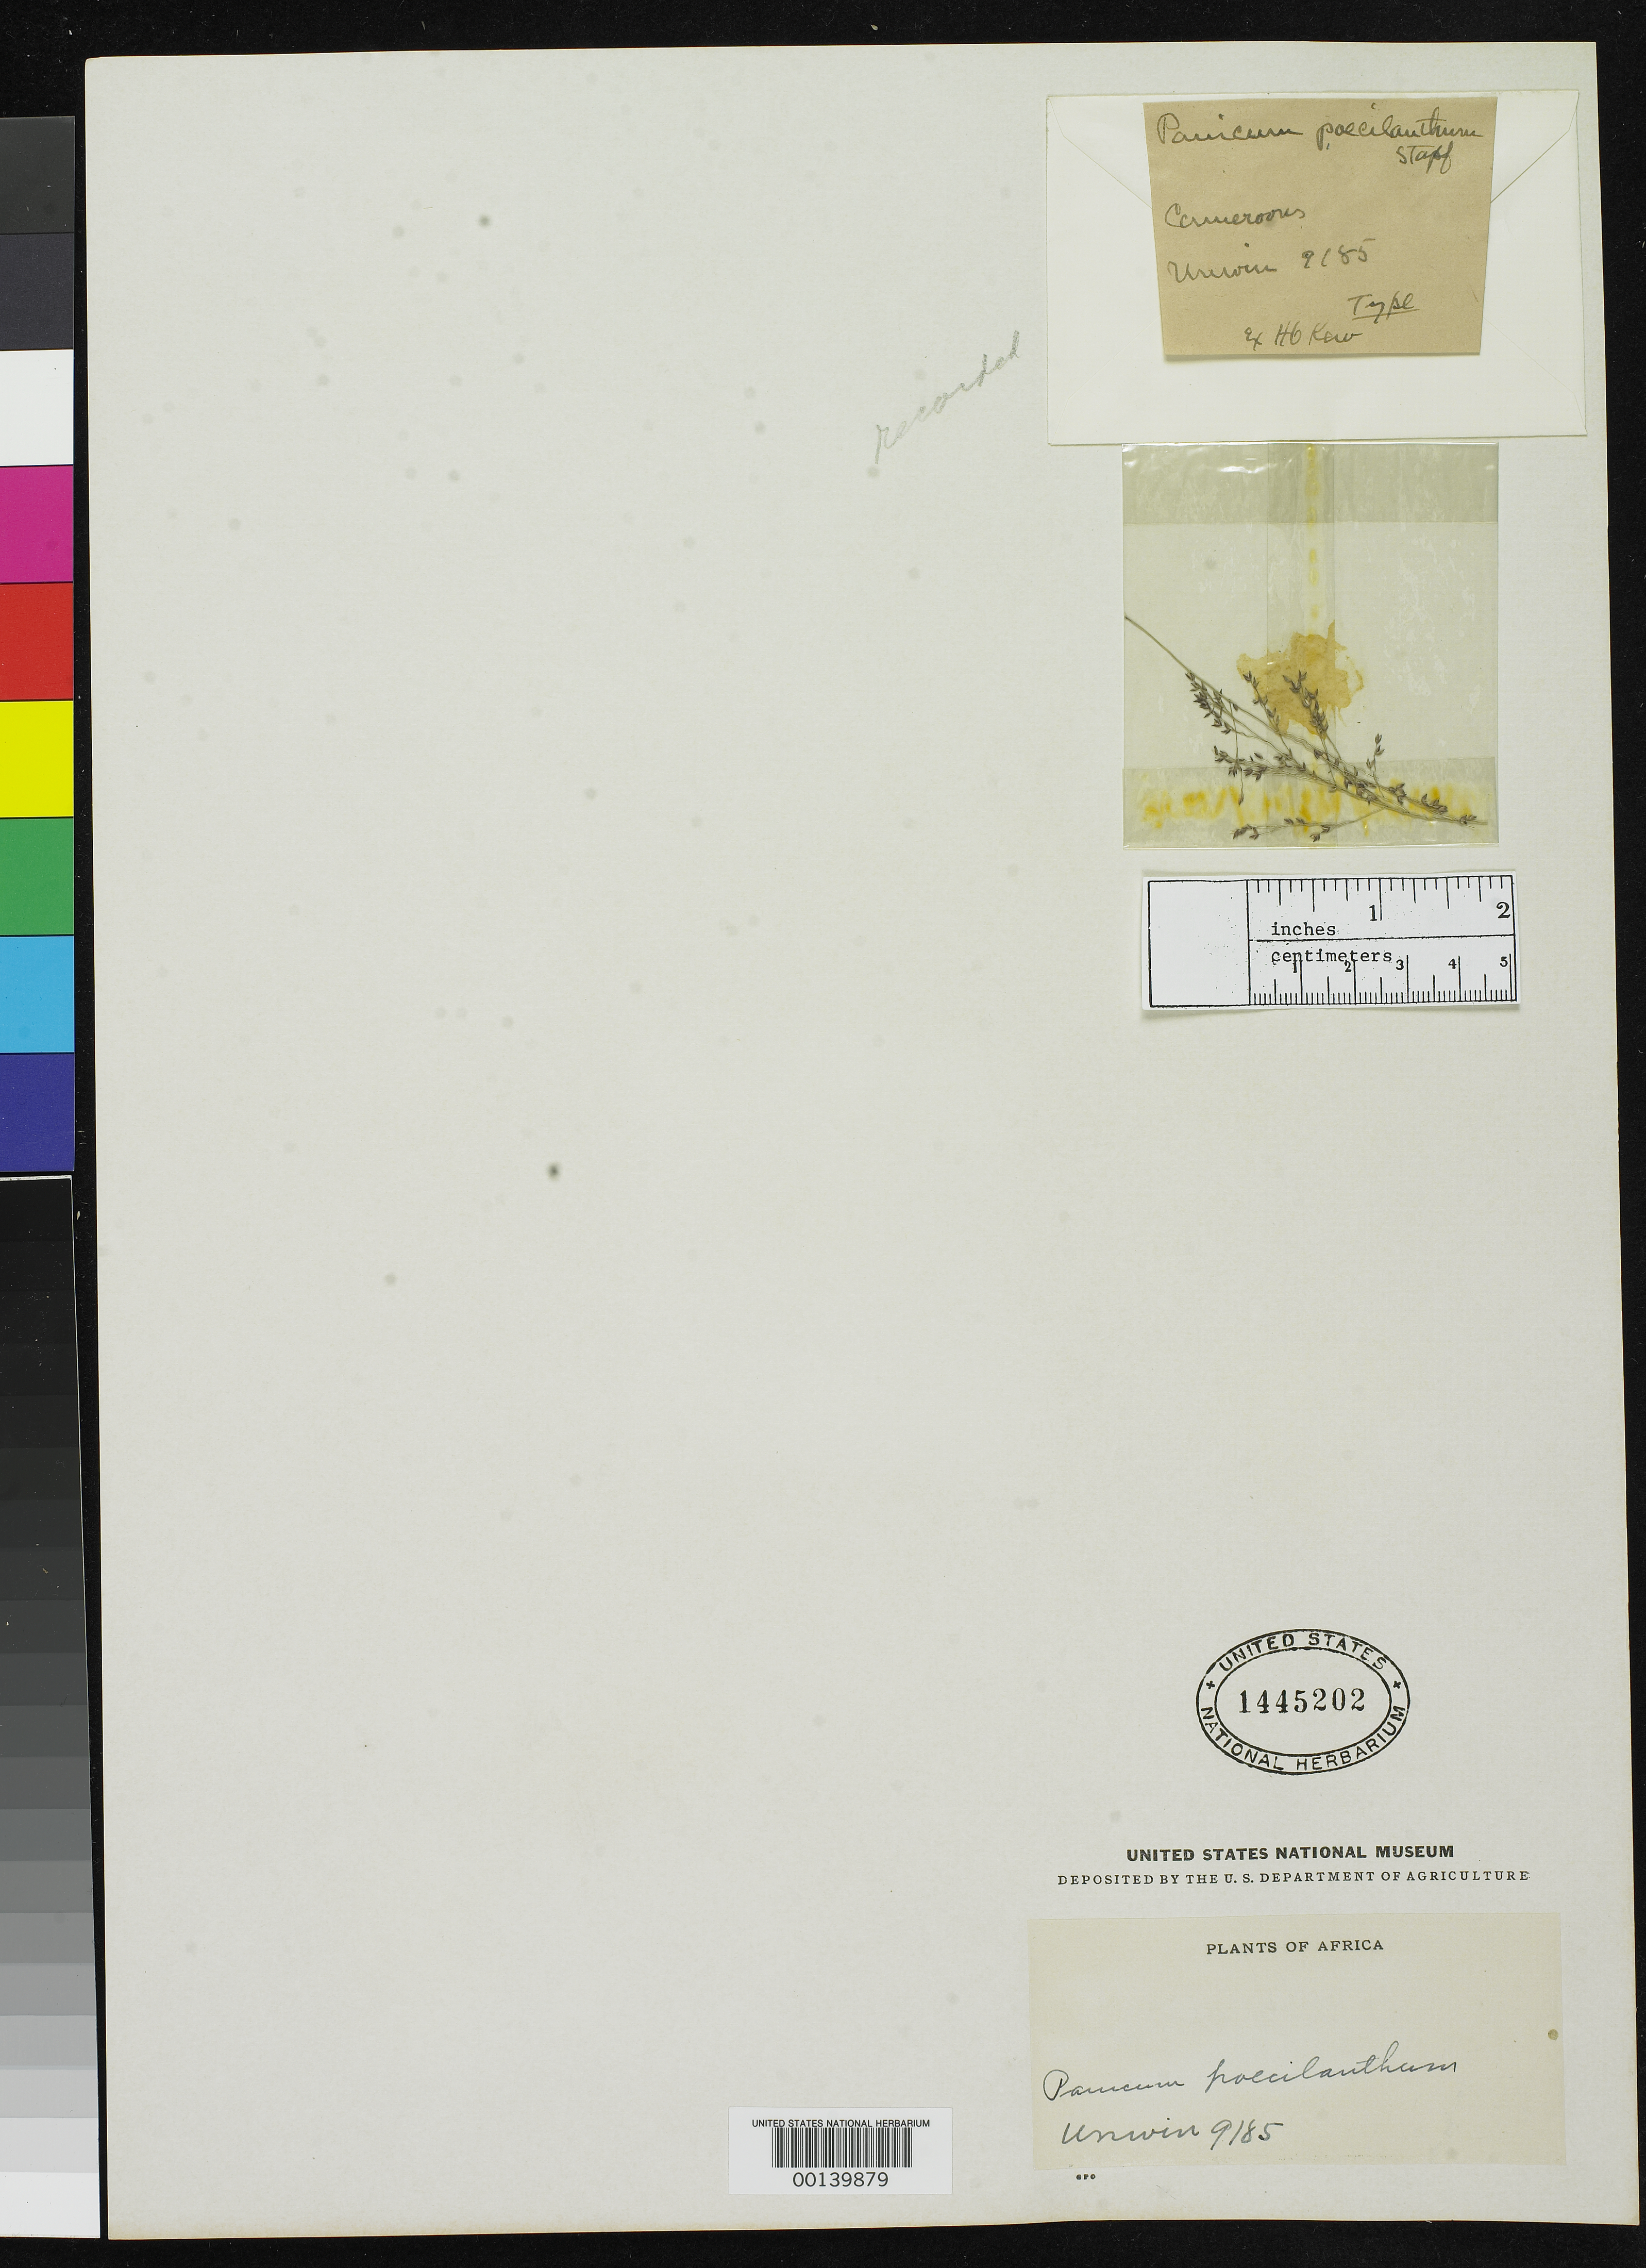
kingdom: Plantae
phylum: Tracheophyta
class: Liliopsida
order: Poales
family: Poaceae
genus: Panicum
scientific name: Panicum poecilanthum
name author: Stapf in Prain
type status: Type Fragment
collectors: -. Unwin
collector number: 9185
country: Cameroon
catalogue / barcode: US 1445202